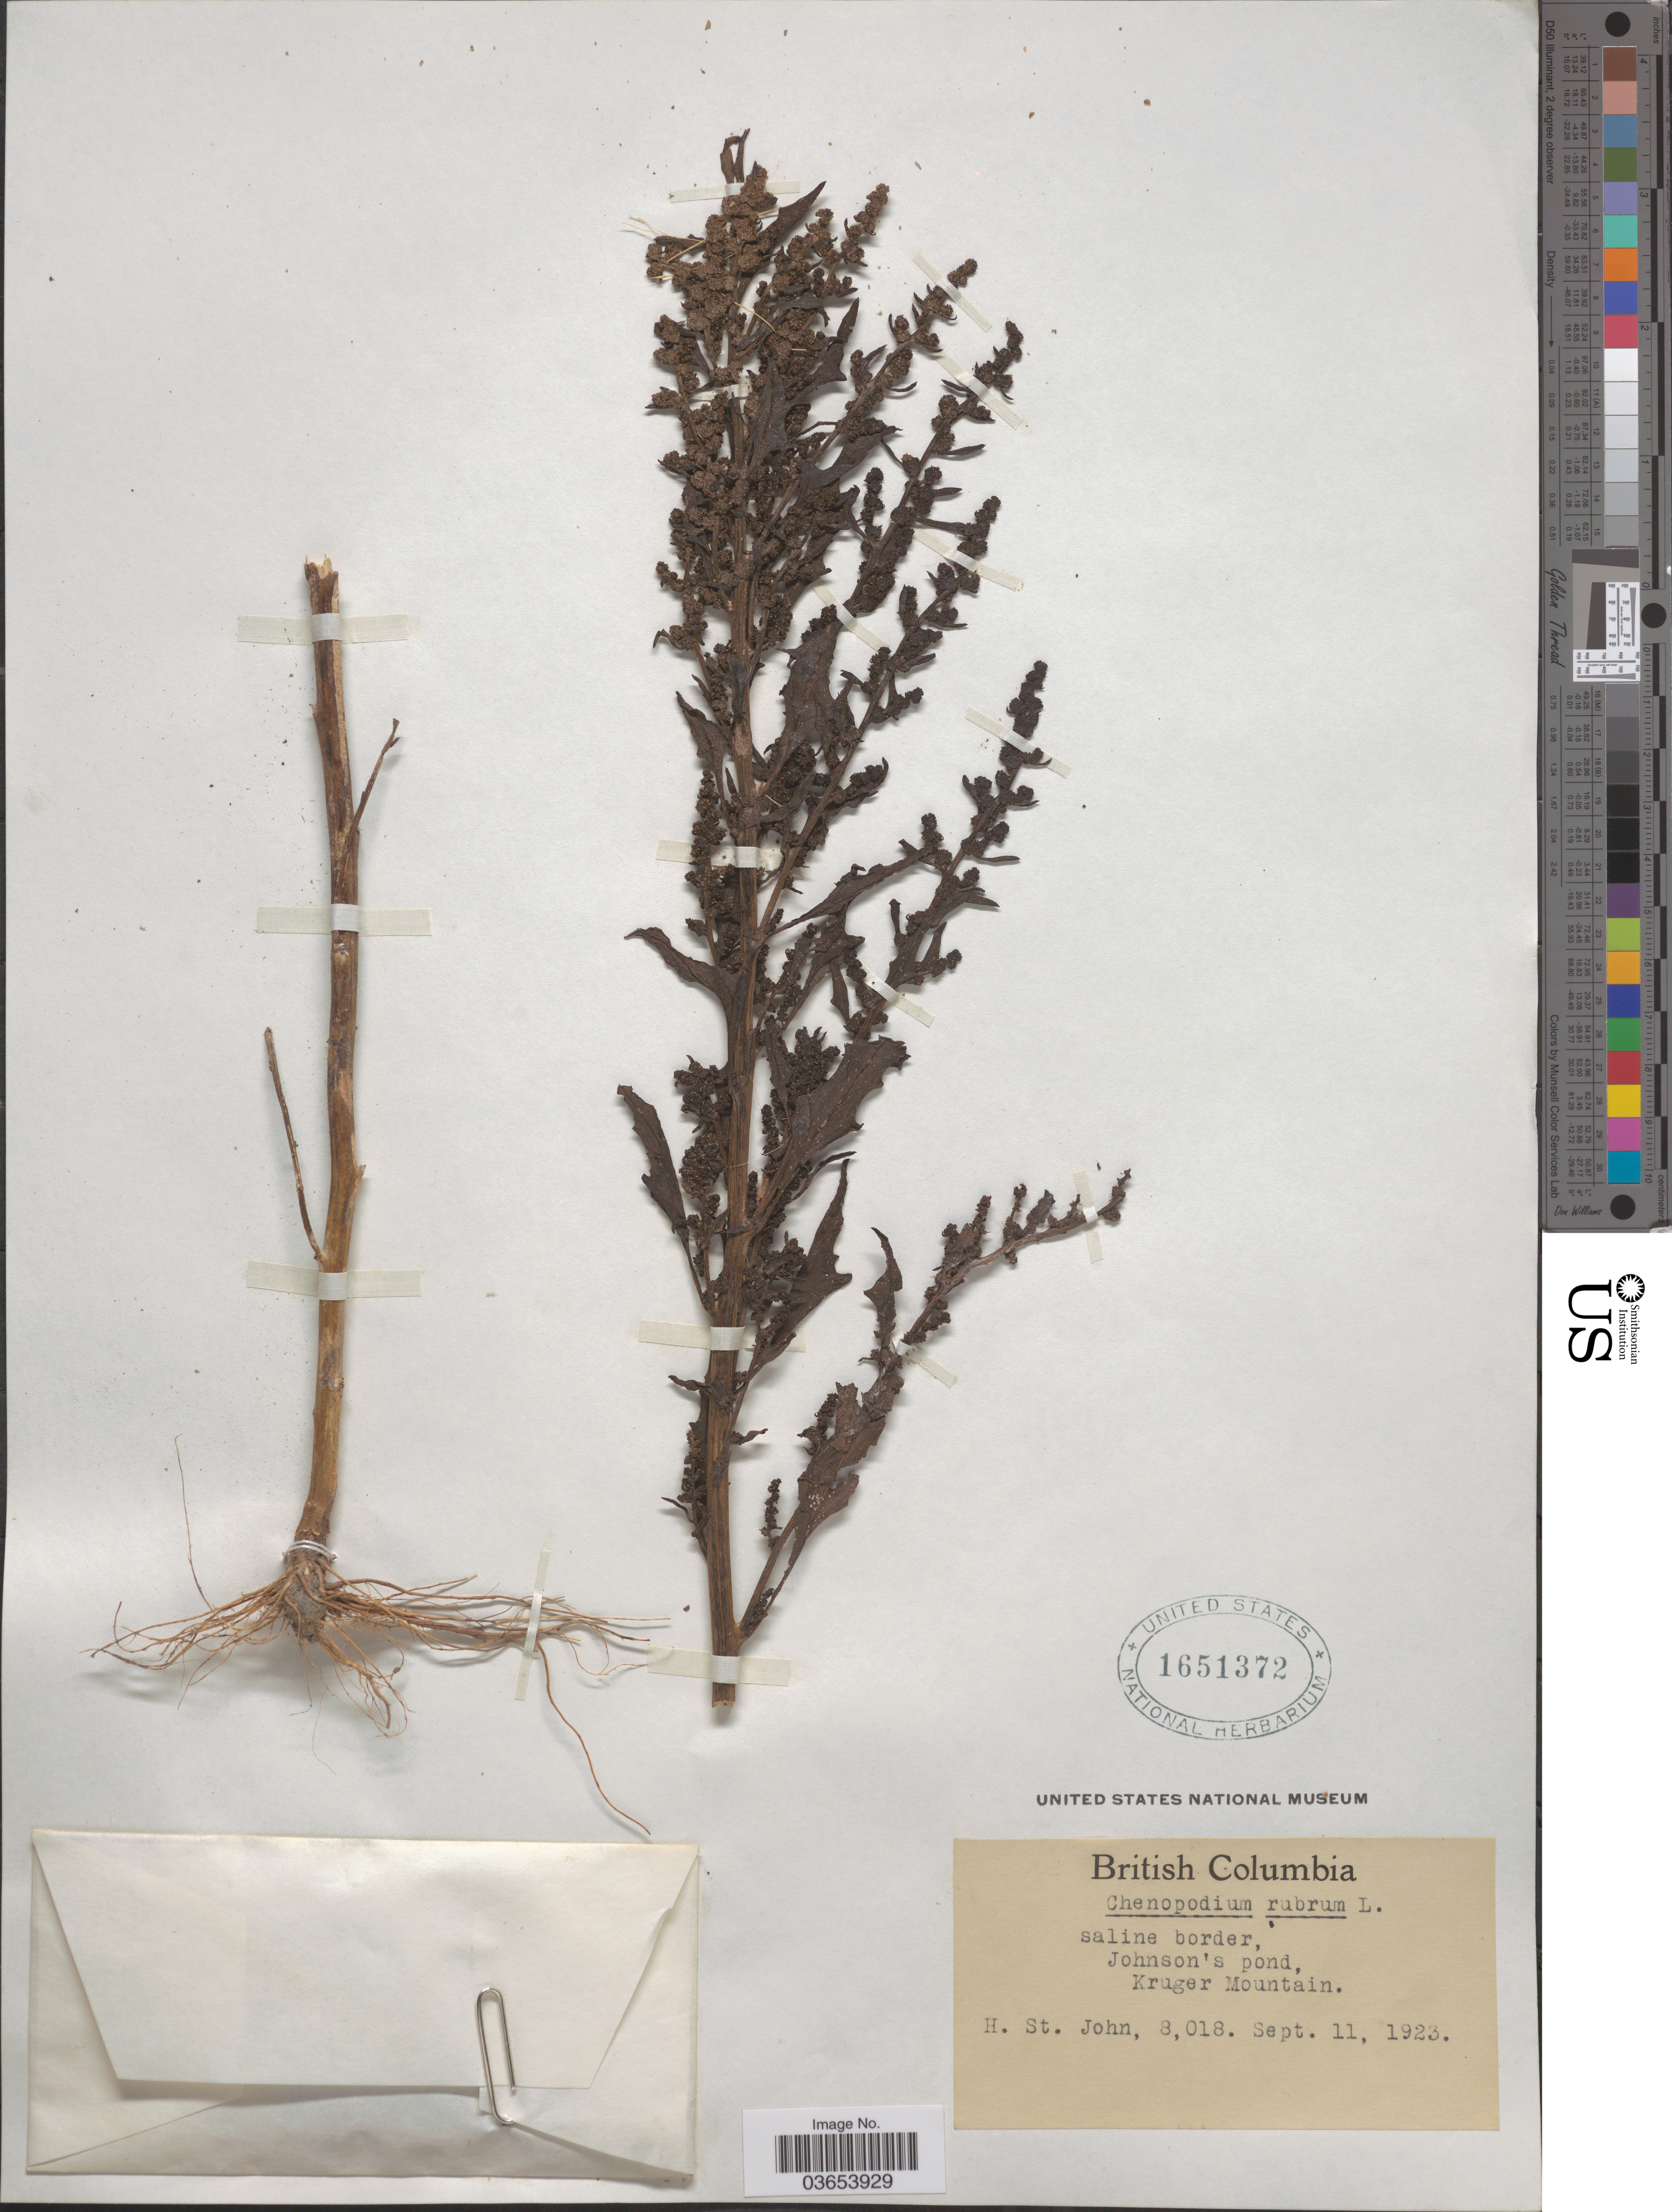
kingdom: Plantae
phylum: Tracheophyta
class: Magnoliopsida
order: Caryophyllales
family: Amaranthaceae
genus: Chenopodium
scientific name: Chenopodium rubrum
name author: L.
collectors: H. St. John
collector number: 8018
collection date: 1923-09-11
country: Canada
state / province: British Columbia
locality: Johnson's pond, Kruger Mountain.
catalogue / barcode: US 1651372